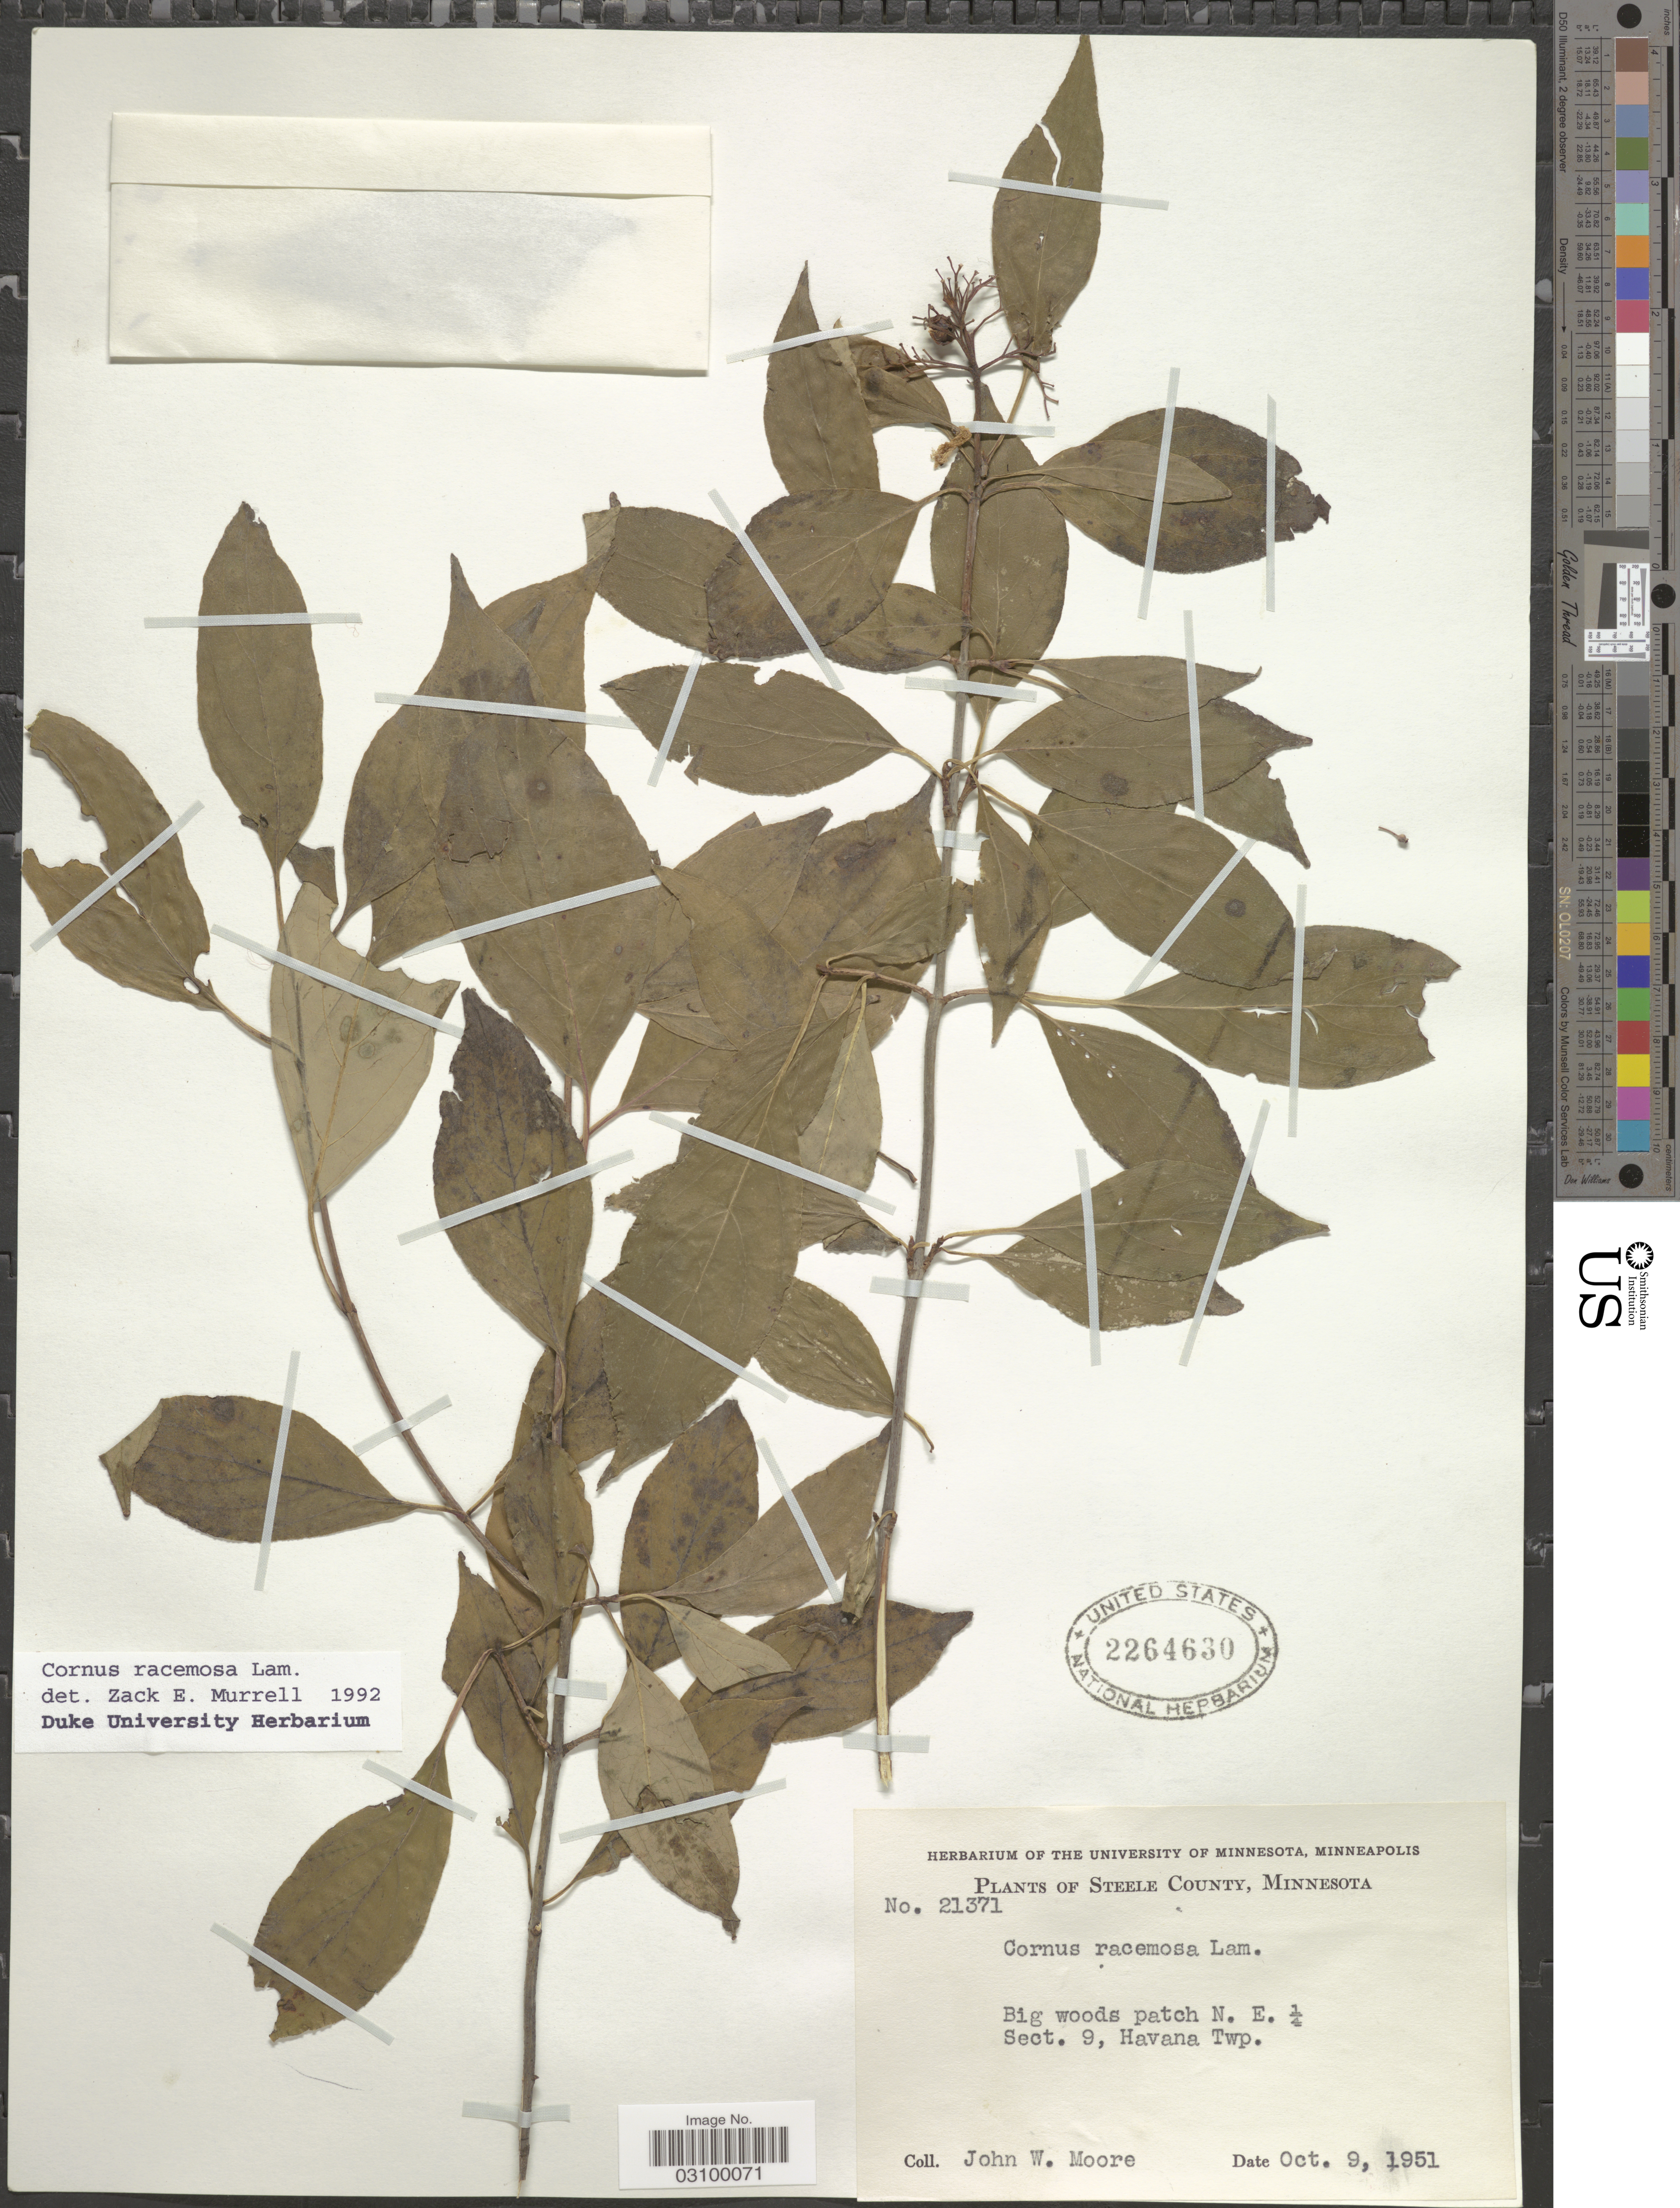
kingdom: Plantae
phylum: Tracheophyta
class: Magnoliopsida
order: Cornales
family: Cornaceae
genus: Cornus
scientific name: Cornus racemosa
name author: Lam.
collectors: J. Moore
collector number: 21371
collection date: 1951-10-09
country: United States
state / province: Minnesota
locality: Steele County. Big woods patch N.E. 1/4 Sect. 9, Havana Twp.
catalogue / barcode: US 2264630